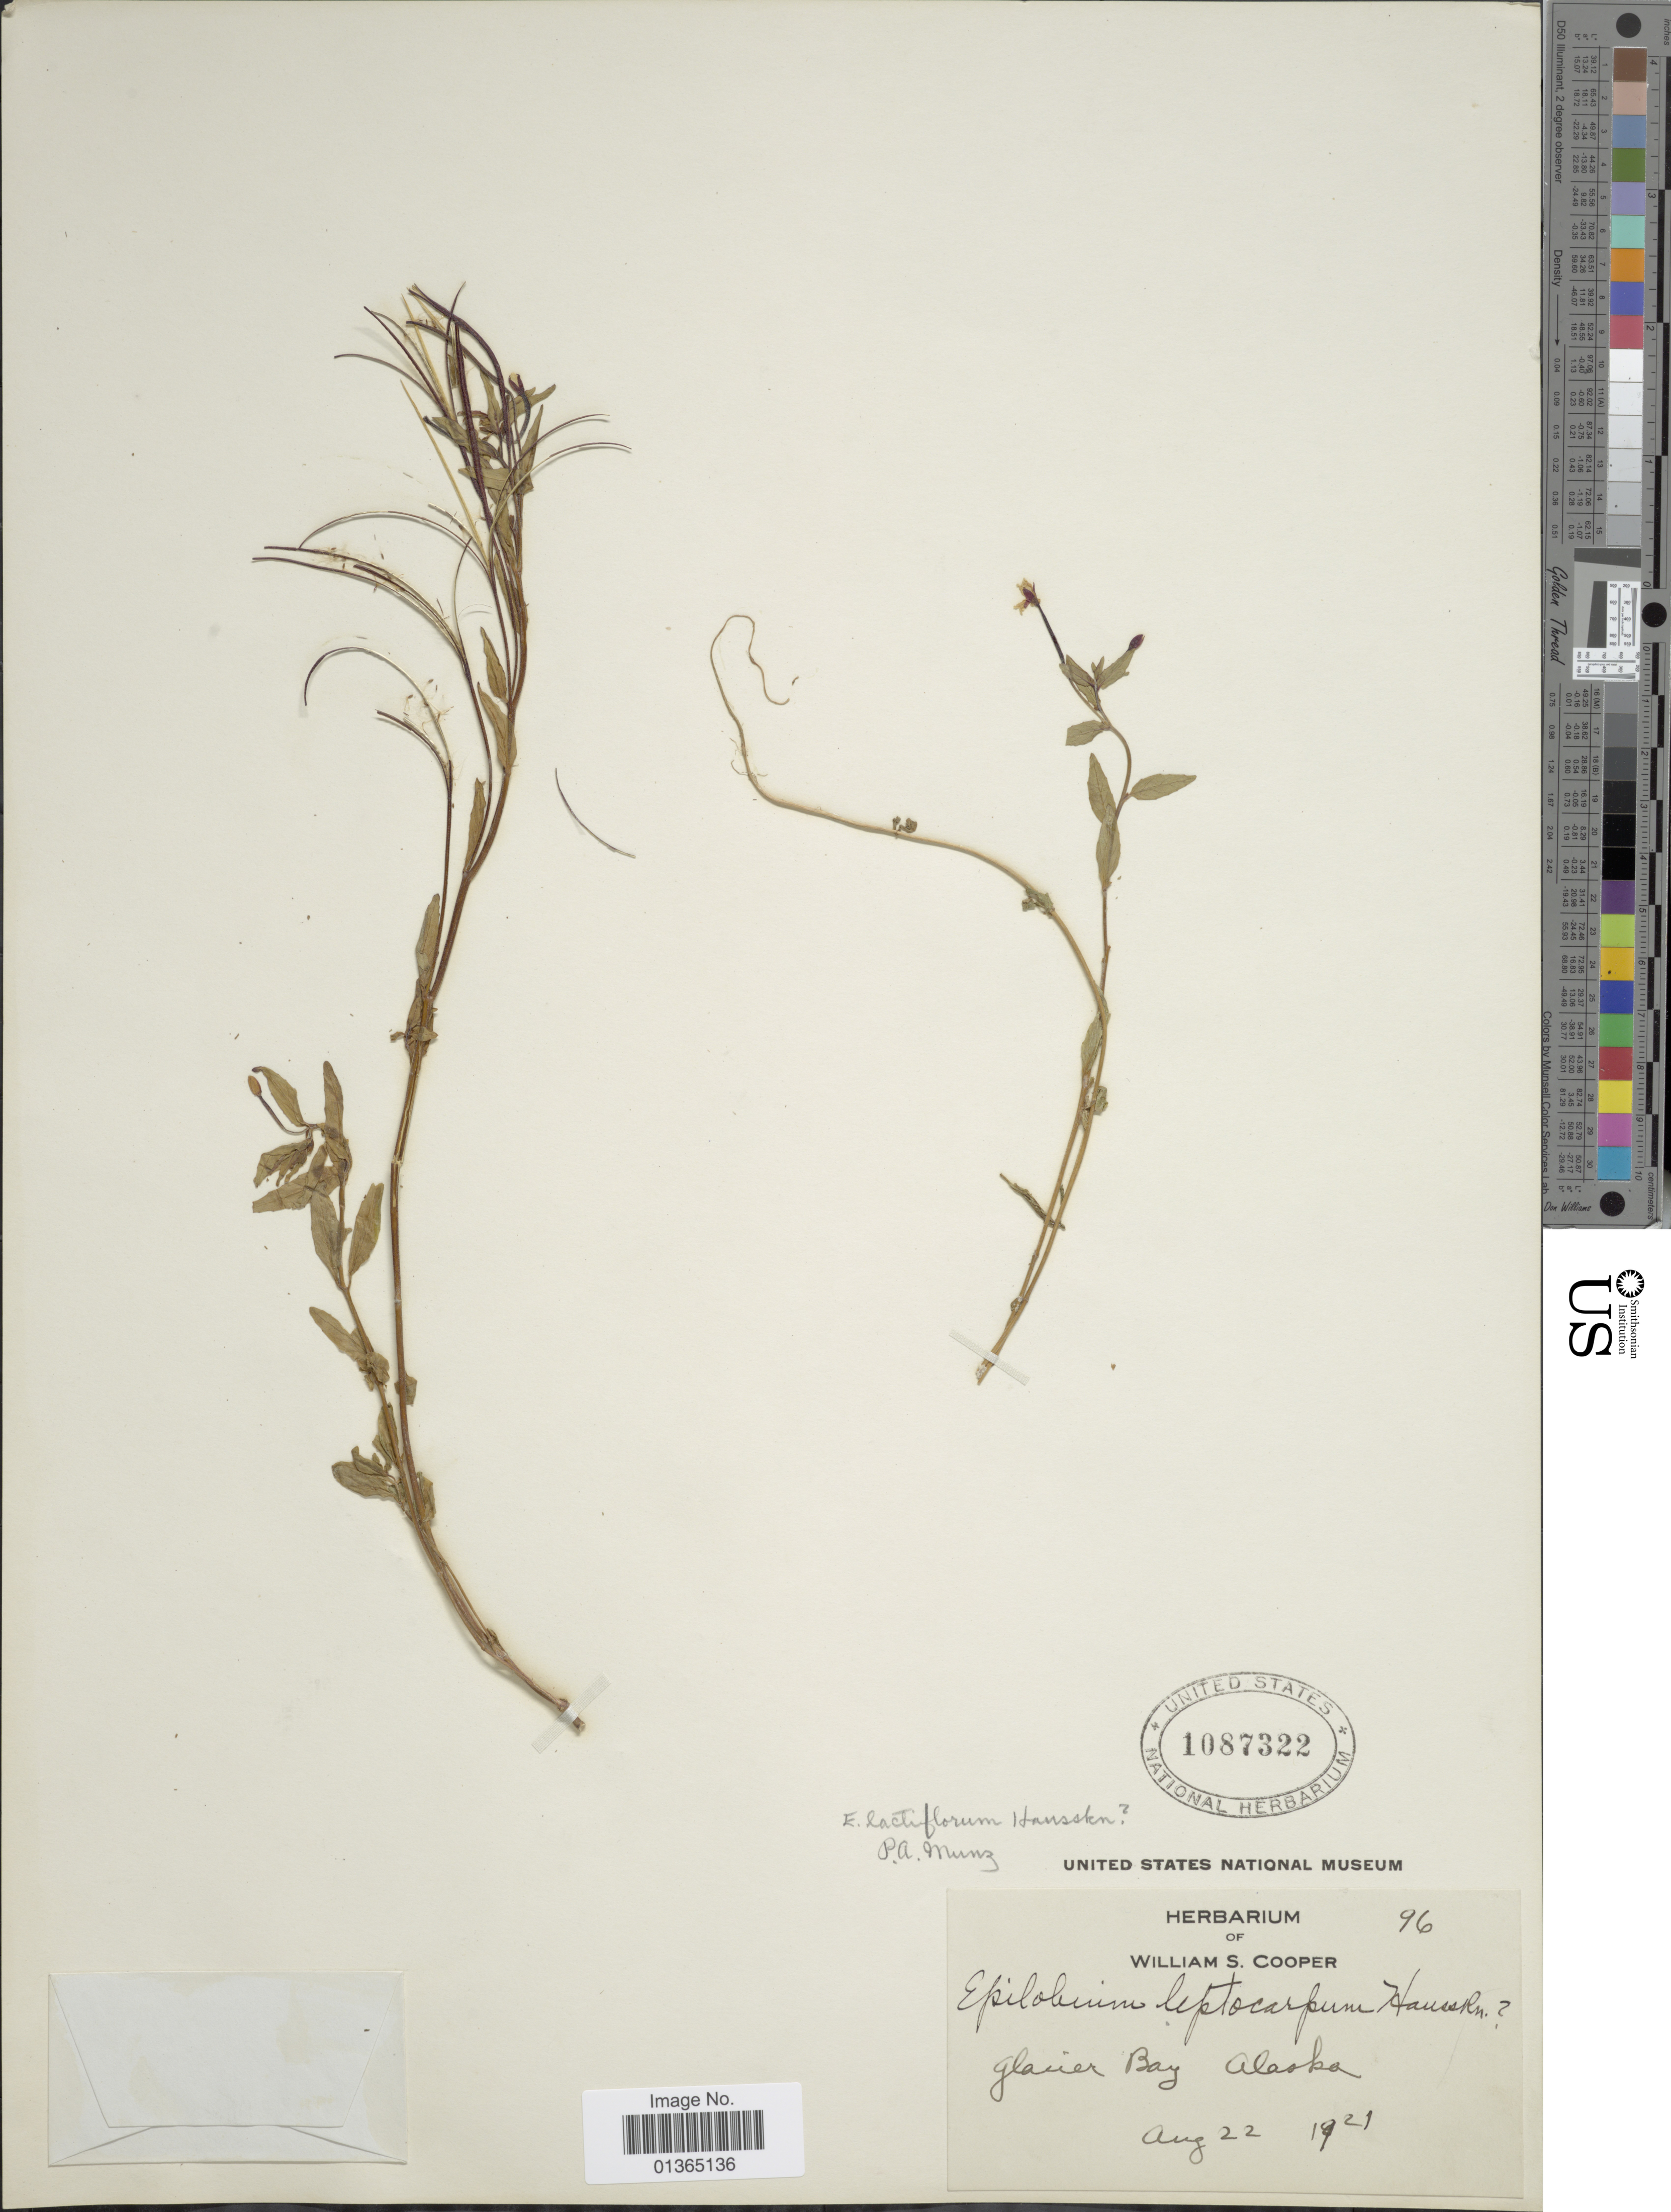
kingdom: Plantae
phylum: Tracheophyta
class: Magnoliopsida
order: Myrtales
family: Onagraceae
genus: Epilobium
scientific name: Epilobium lactiflorum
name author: Hausskn.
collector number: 96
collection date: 1921-08-22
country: United States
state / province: Alaska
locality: Glacier Bay.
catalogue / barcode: US 1087322